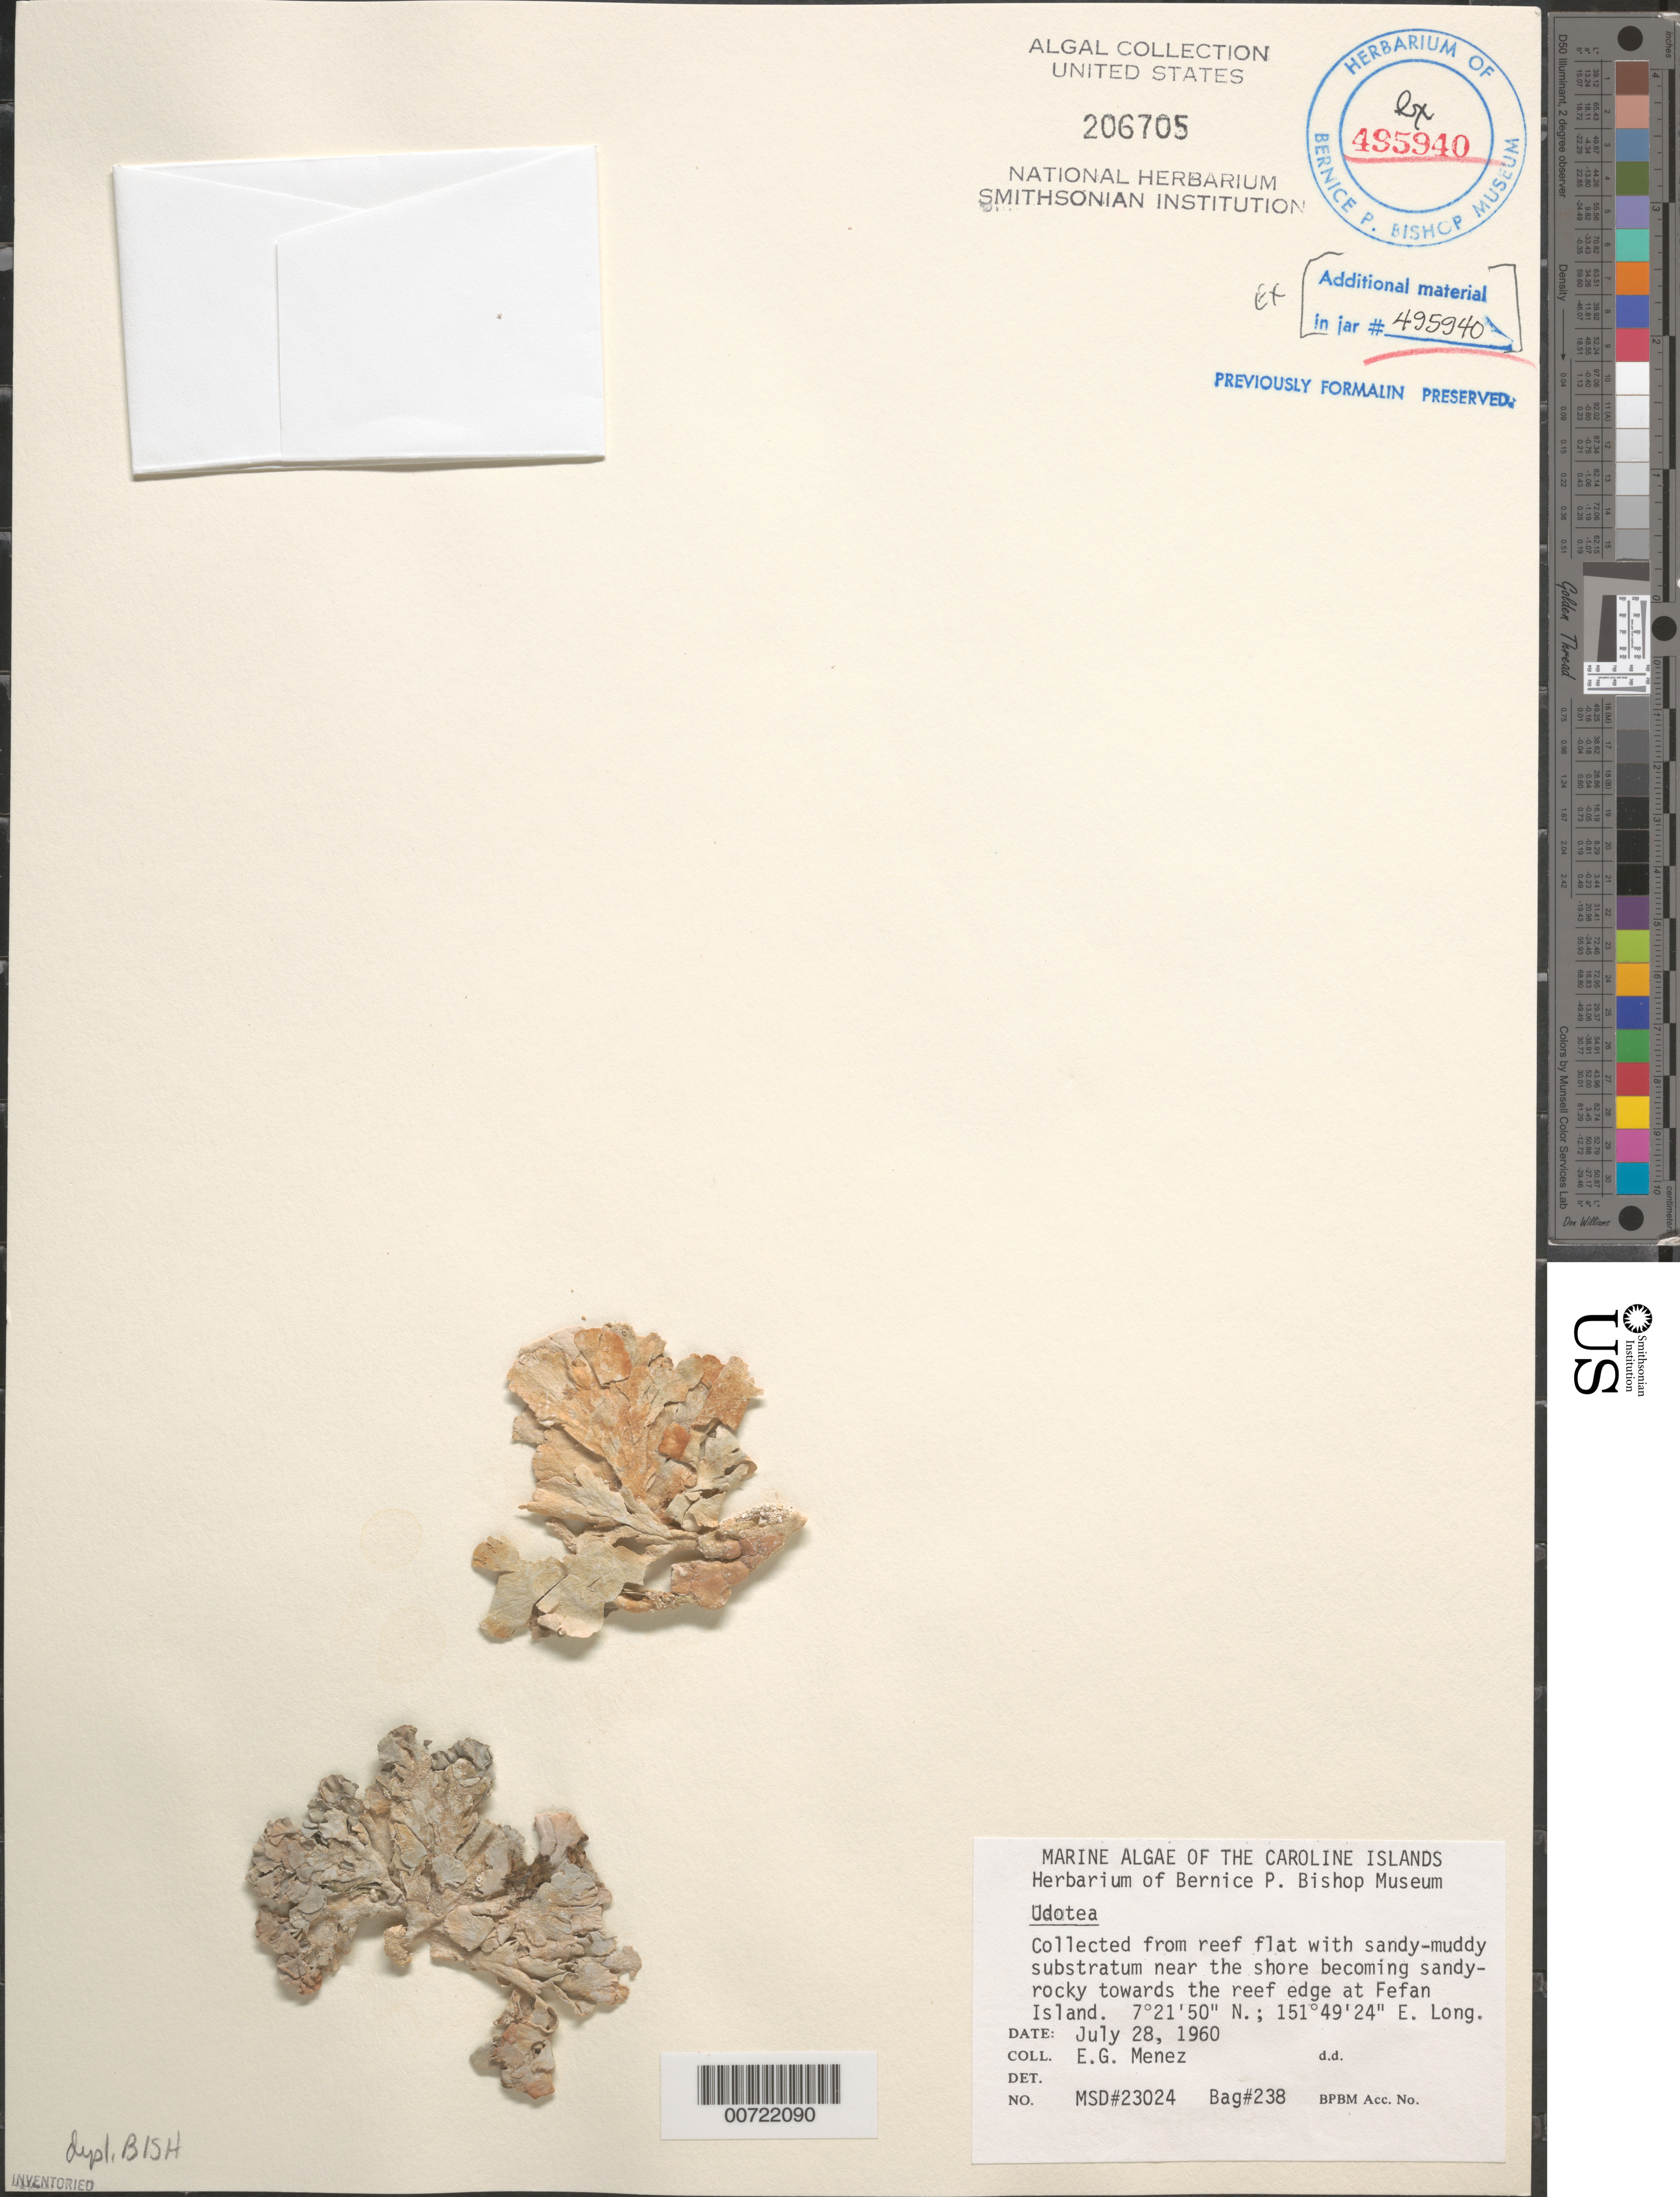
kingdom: Plantae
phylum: Chlorophyta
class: Ulvophyceae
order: Bryopsidales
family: Udoteaceae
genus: Udotea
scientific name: Udotea sp.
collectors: Meñez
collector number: MSD 23024 & Bag 238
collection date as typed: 28 Jul 1960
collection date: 1960-07-28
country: Micronesia, Federated States of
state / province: Truk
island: Fefan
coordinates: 7 21' 50" N, 151 49' 24" E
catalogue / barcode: US 206705